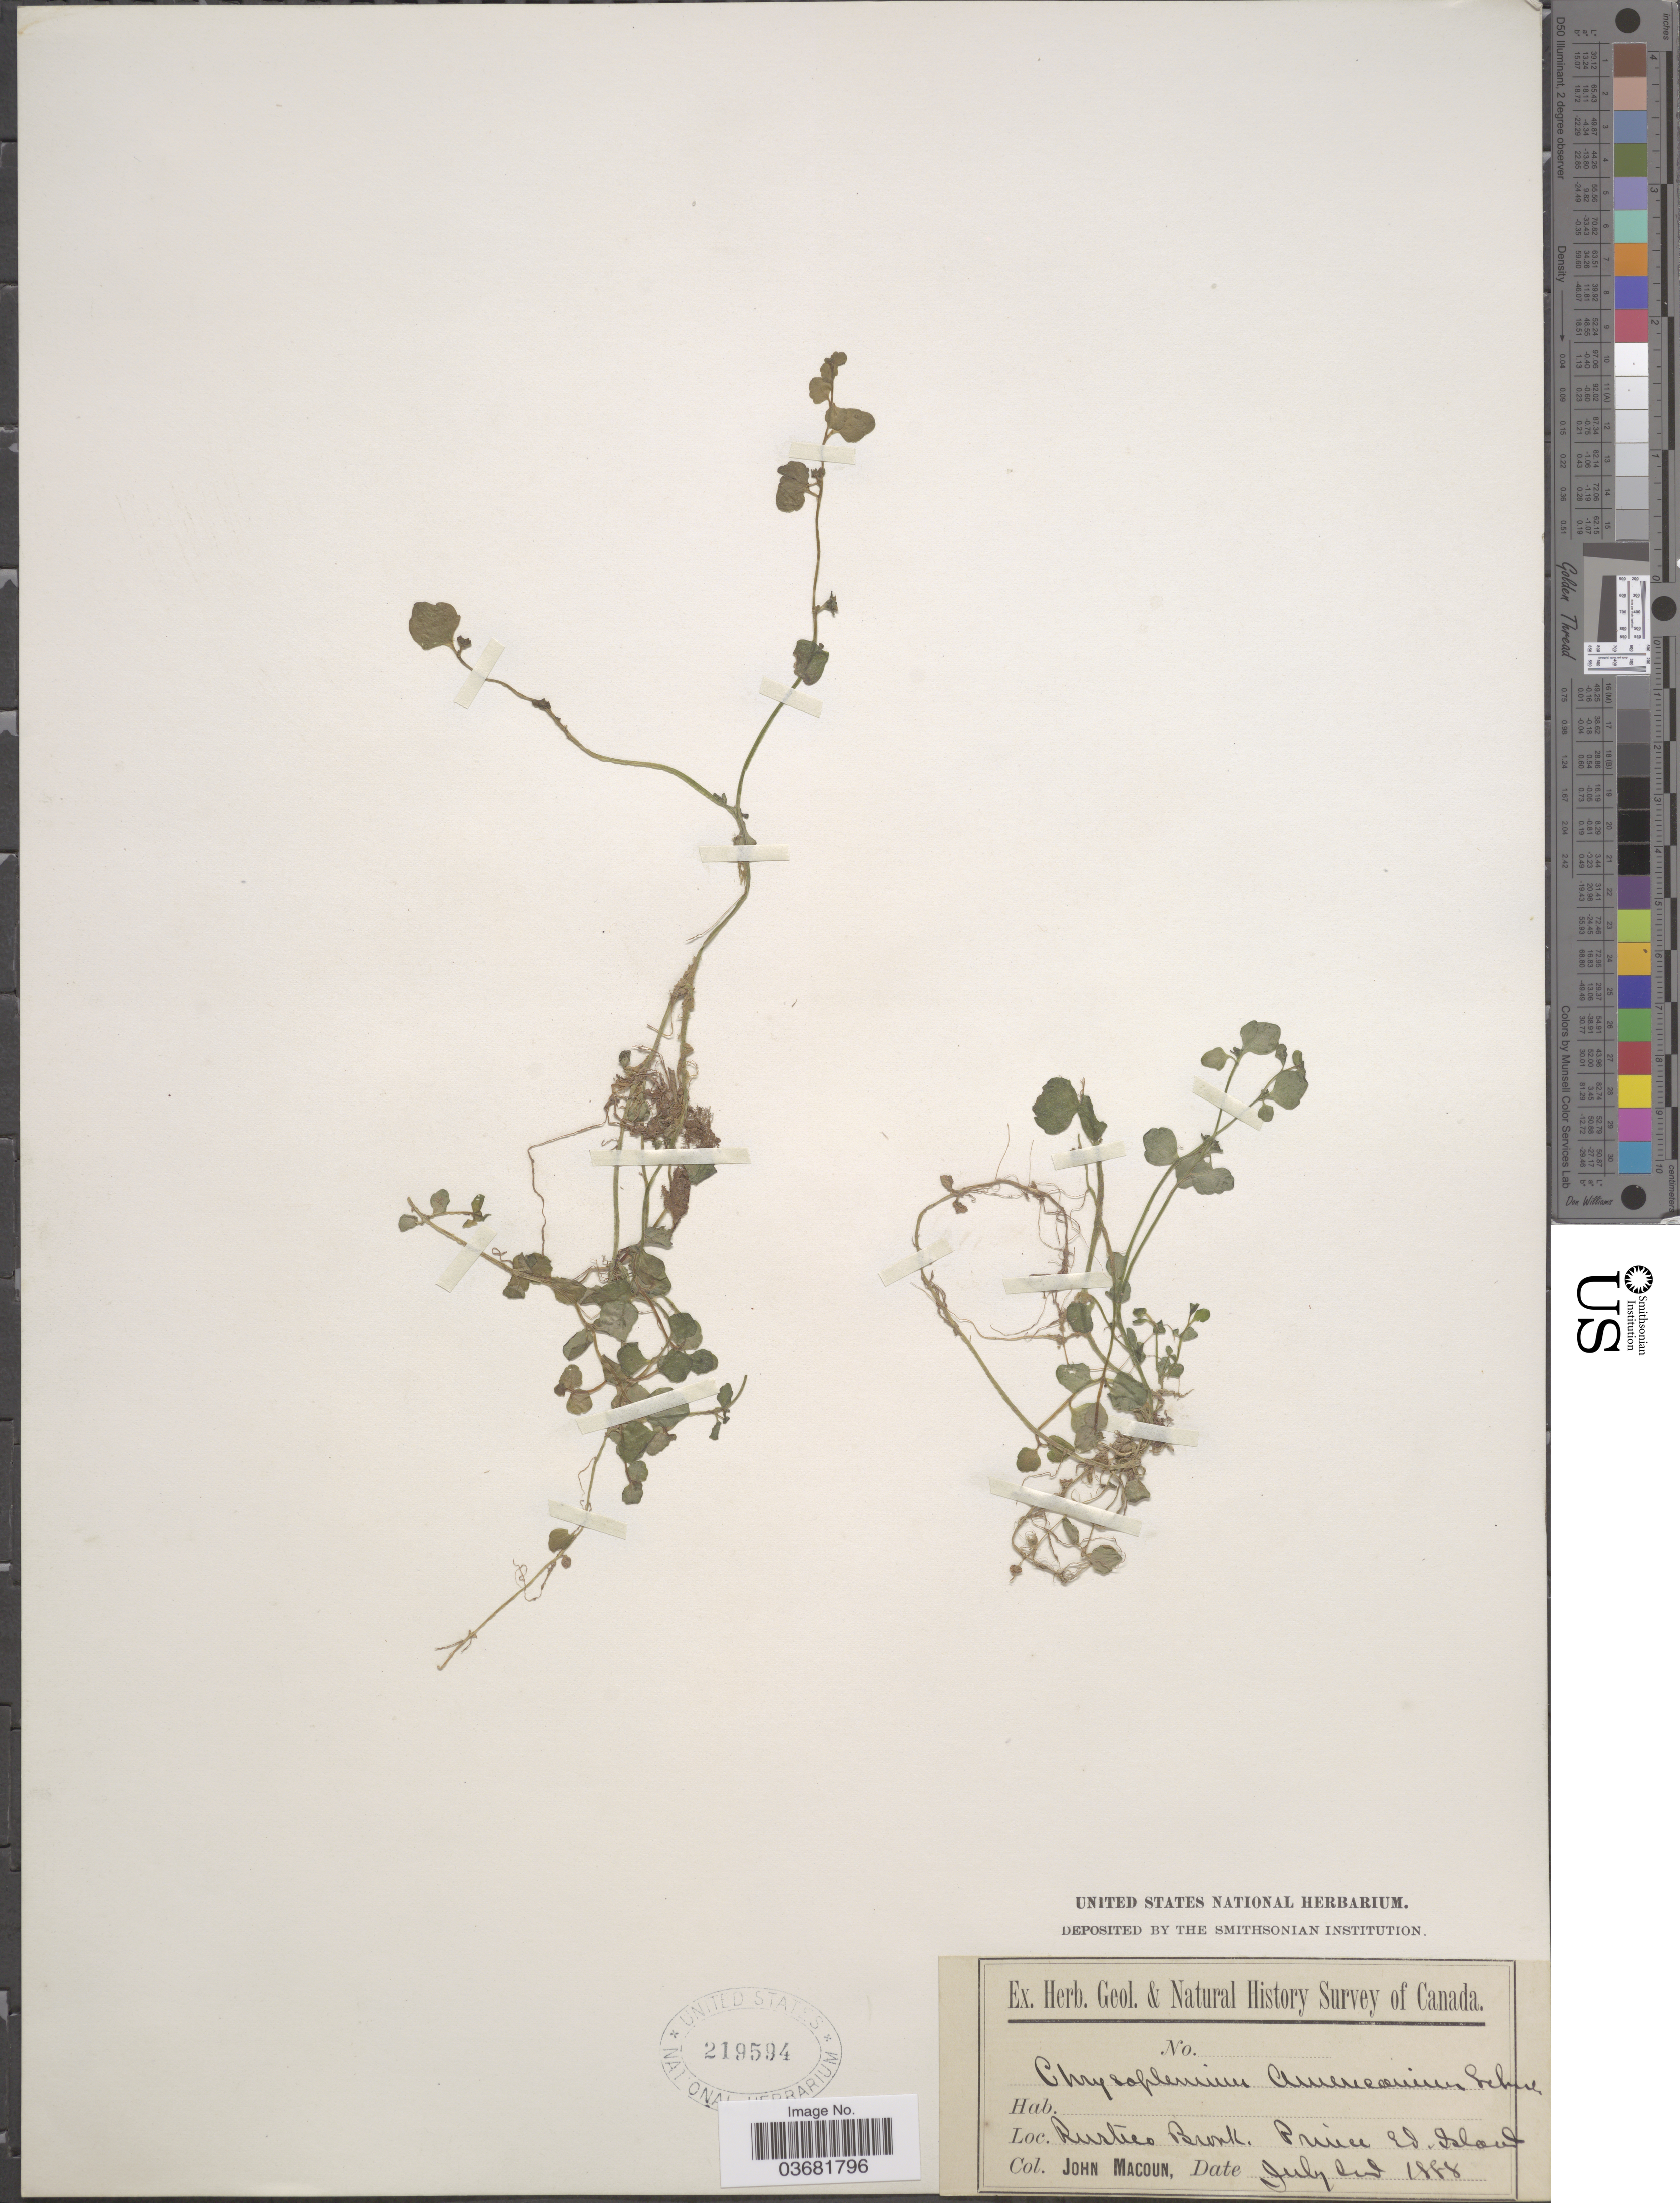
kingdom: Plantae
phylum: Tracheophyta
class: Magnoliopsida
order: Saxifragales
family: Saxifragaceae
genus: Chrysosplenium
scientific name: Chrysosplenium americanum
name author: Schwein.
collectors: J. Macoun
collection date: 1888-07-02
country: Canada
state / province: Prince Edward Island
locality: Geol. Natural History Survey of Canada. Rustico Brook. Prince Ed. Island.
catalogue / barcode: US 219594